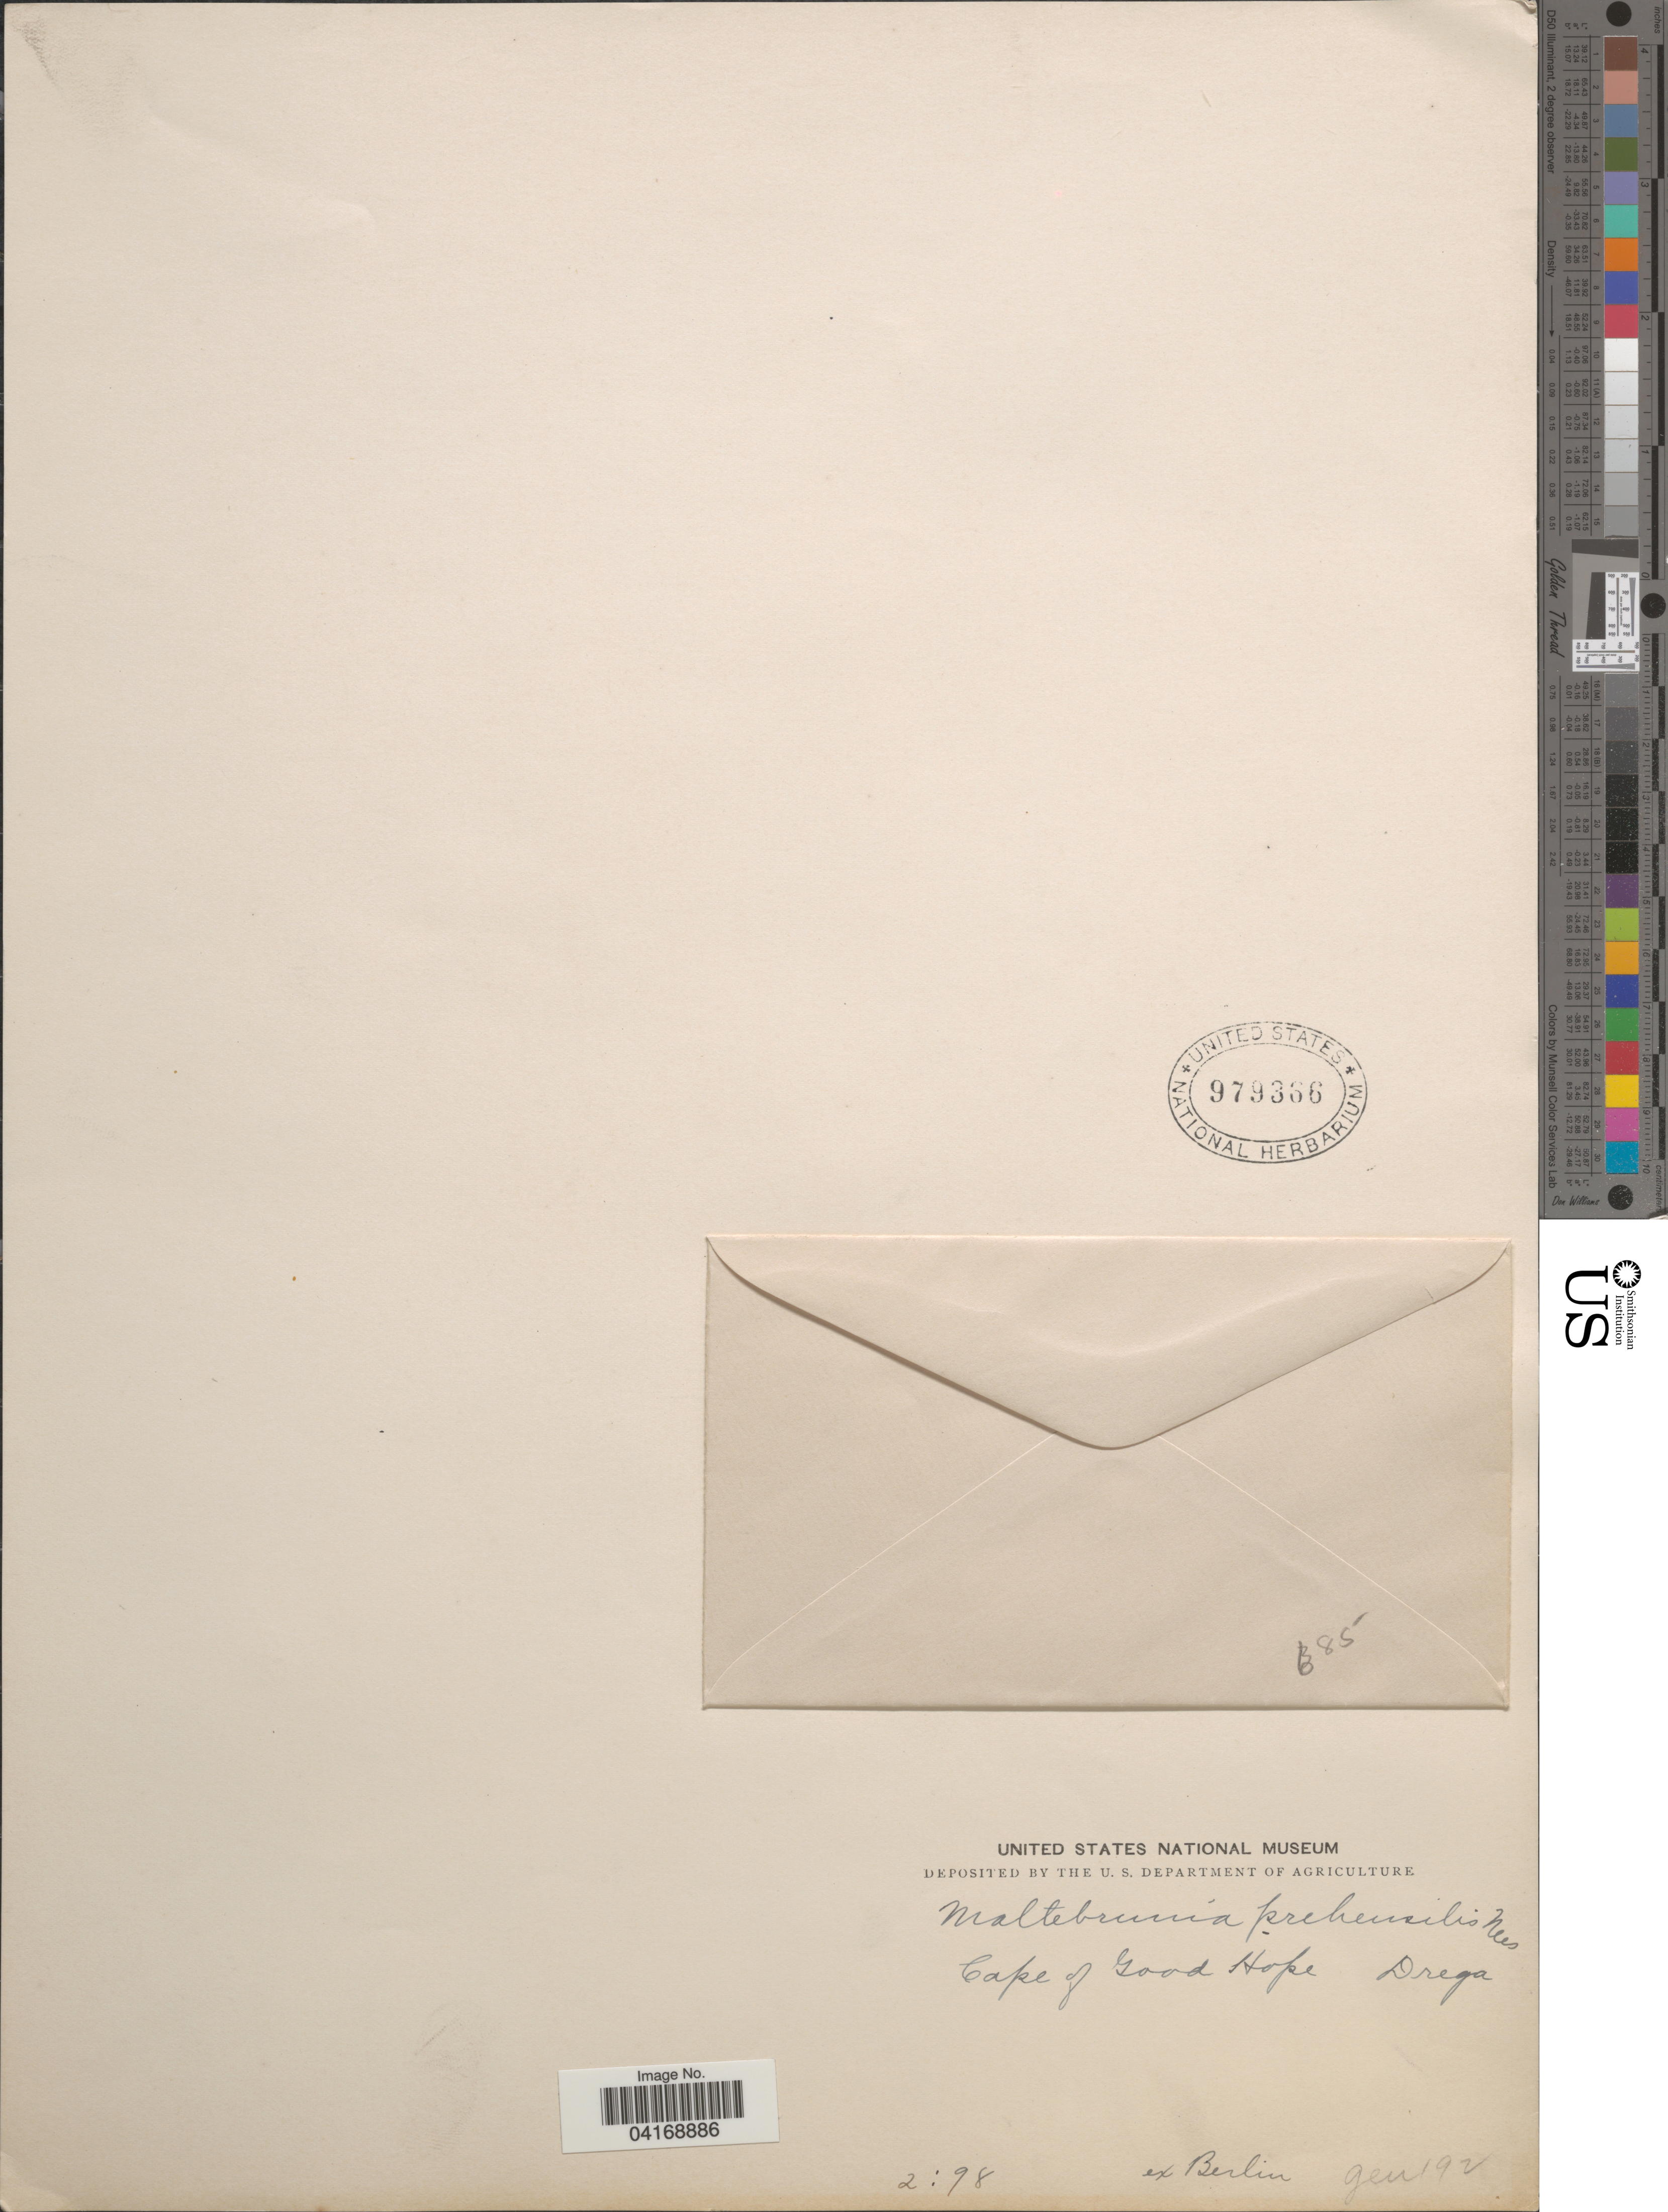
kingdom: Plantae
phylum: Tracheophyta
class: Liliopsida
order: Poales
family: Poaceae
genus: Maltebrunia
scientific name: Maltebrunia prehensilis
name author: Nees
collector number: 685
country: South Africa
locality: Cape of Good Hope.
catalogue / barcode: US 979366